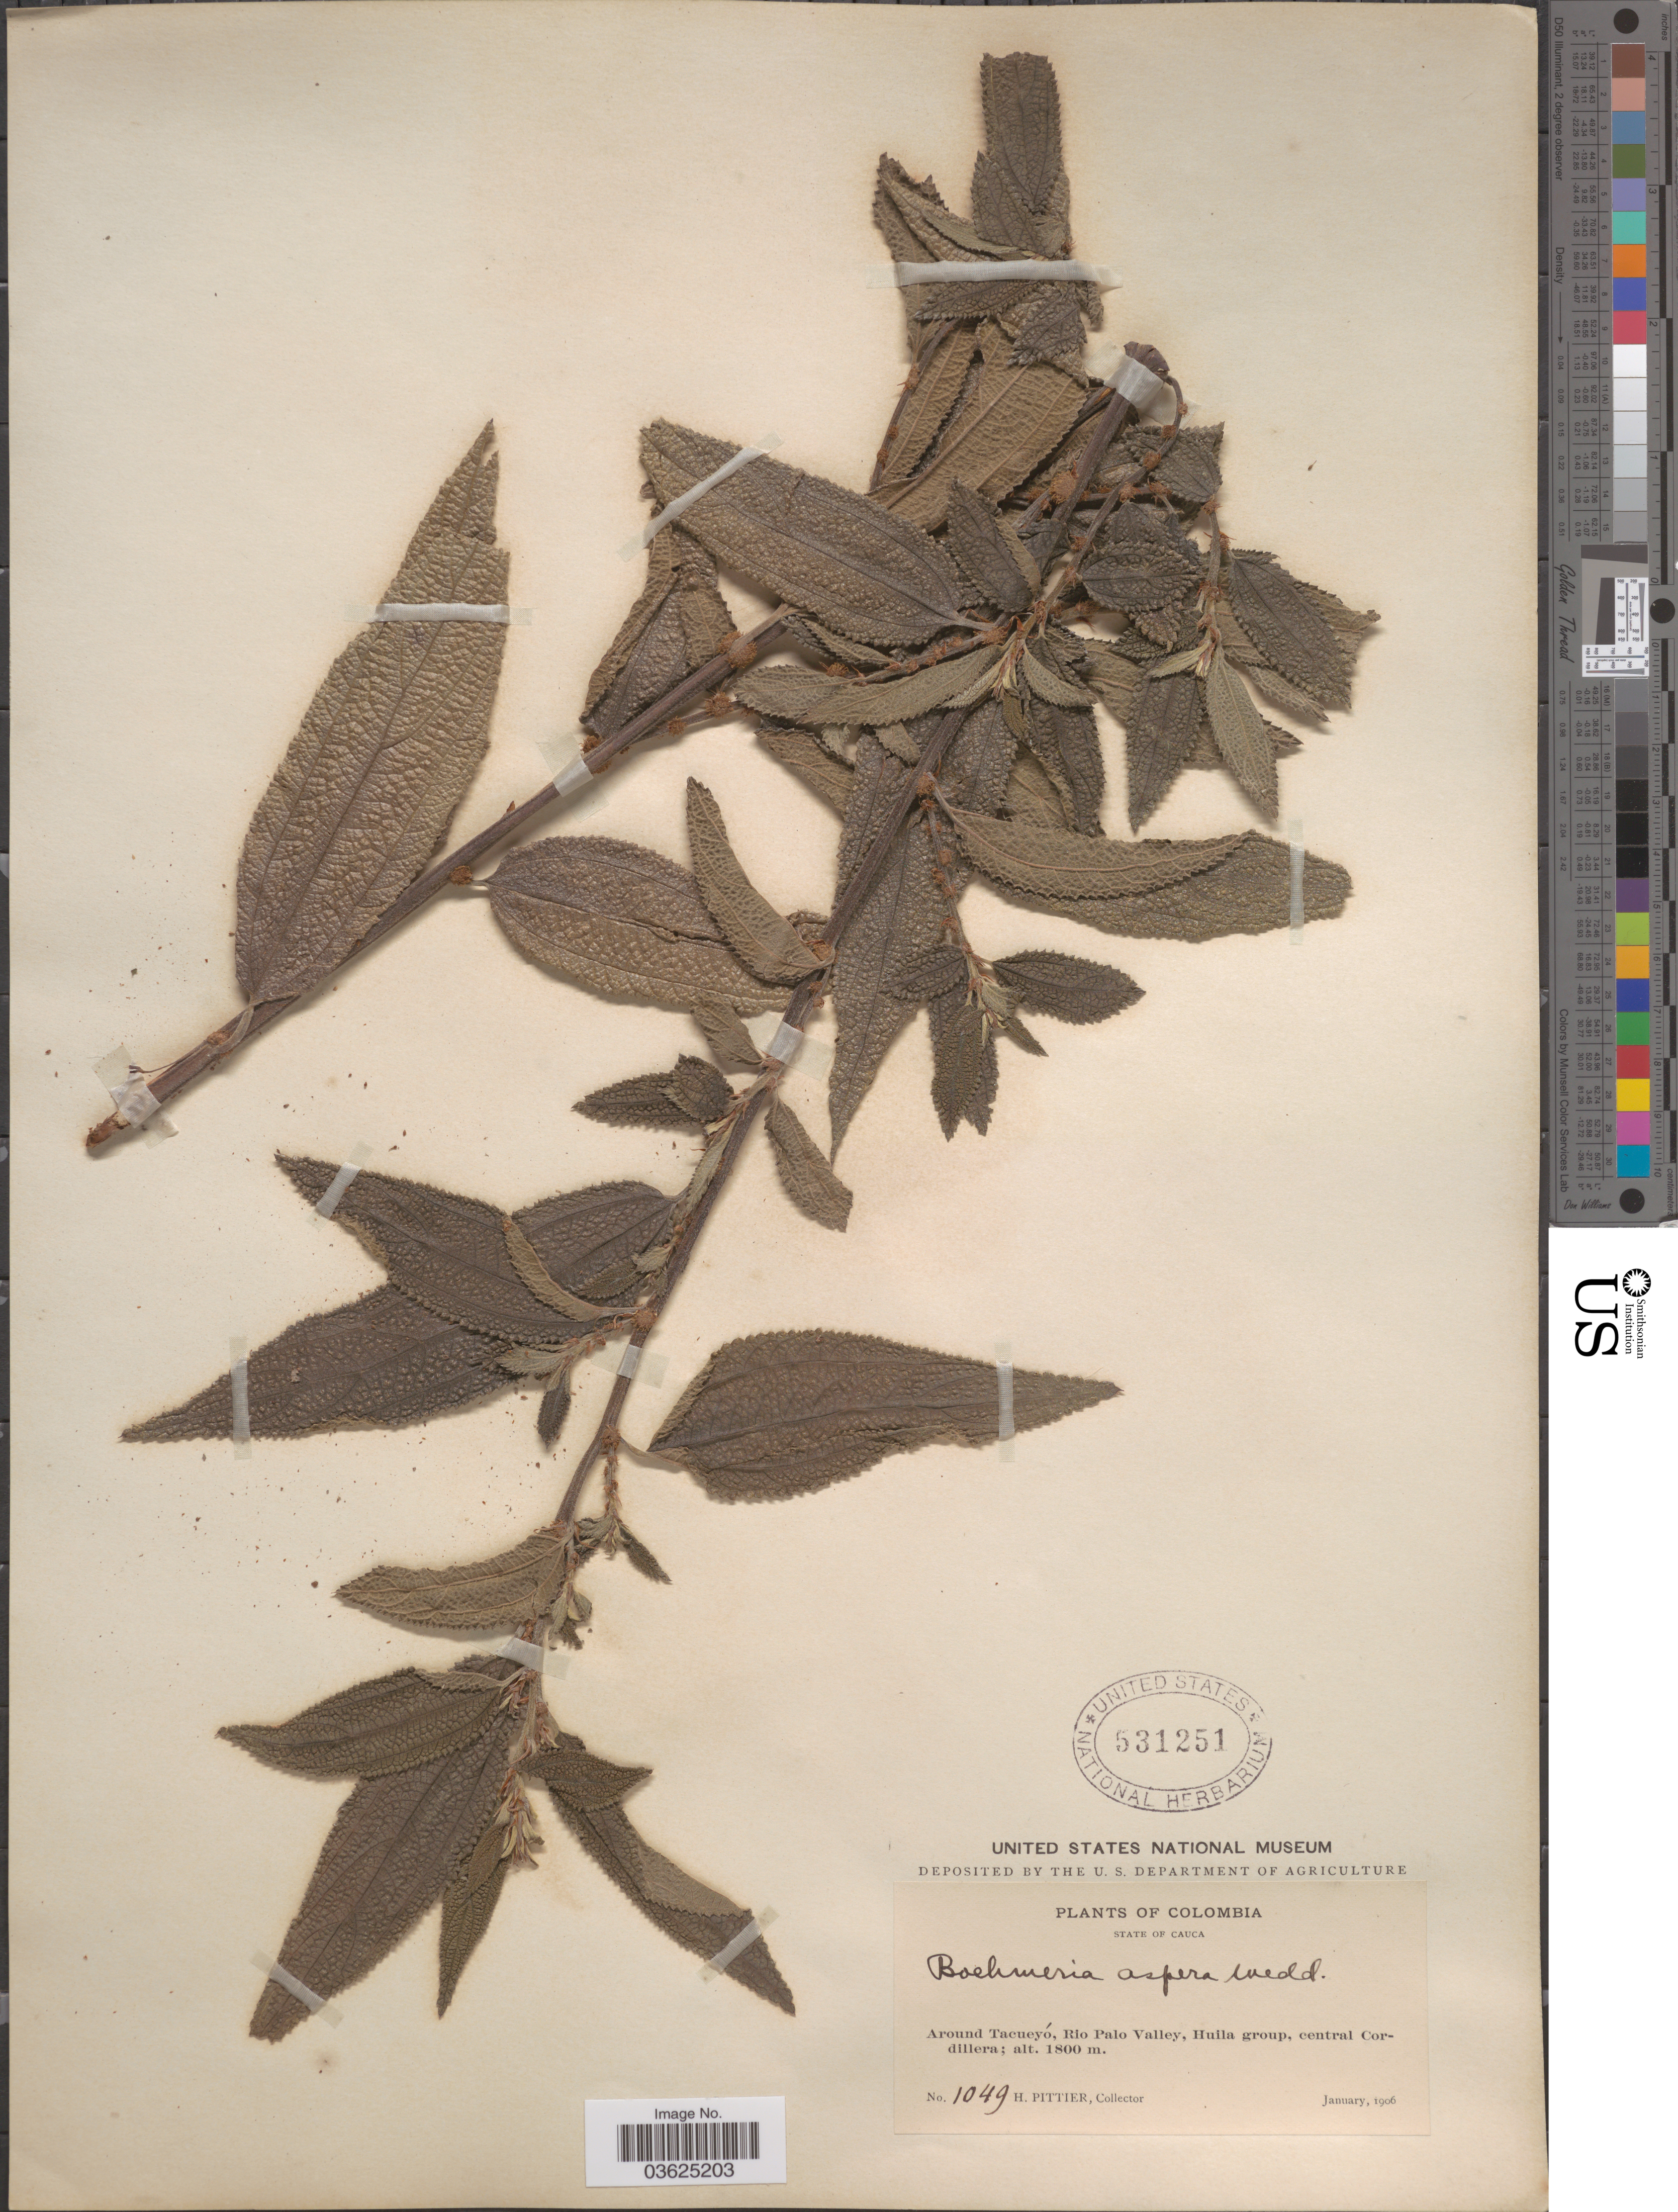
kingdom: Plantae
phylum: Tracheophyta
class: Magnoliopsida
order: Rosales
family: Urticaceae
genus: Boehmeria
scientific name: Boehmeria aspera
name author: Wedd.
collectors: H. F. Pittier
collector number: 1049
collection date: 1906-01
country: Colombia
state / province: Cauca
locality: Around Tacueyó, Rio Palo Valley, Huila group, central Cordillera.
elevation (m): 1800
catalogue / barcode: US 531251